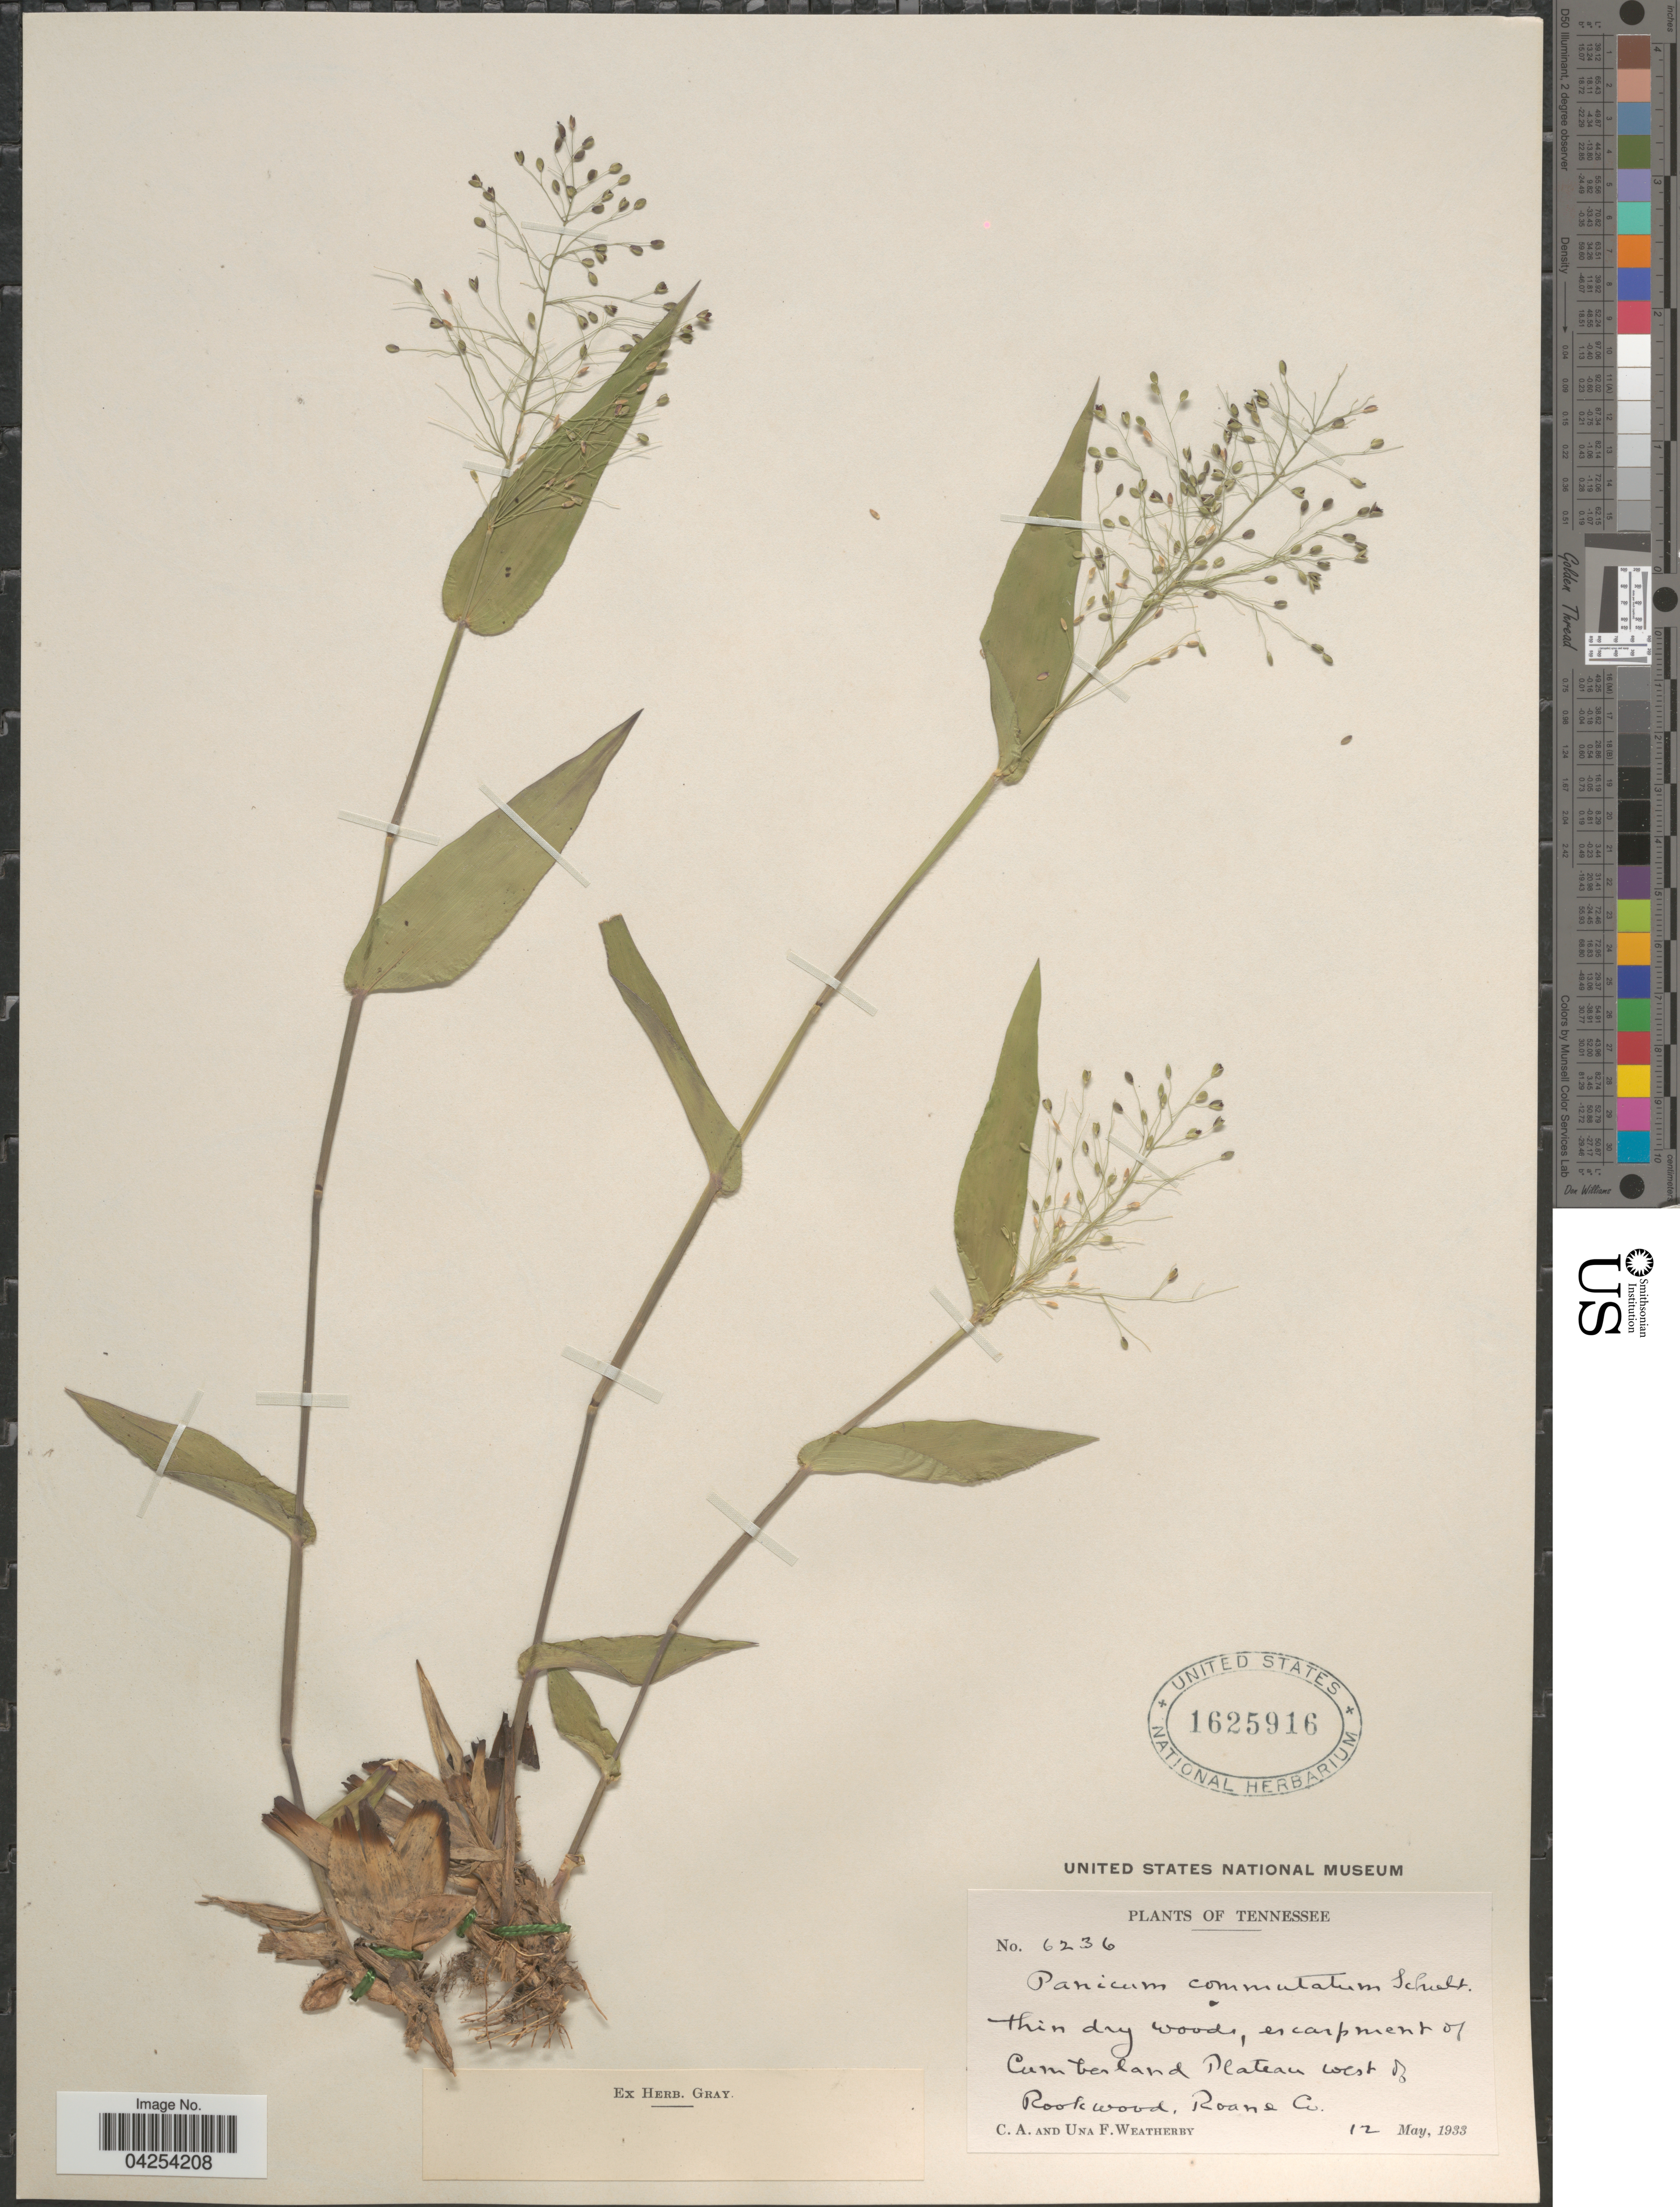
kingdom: Plantae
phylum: Tracheophyta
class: Liliopsida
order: Poales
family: Poaceae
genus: Dichanthelium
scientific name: Dichanthelium commutatum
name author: (Schult.) Gould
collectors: C. A. Weatherby & U. Weatherby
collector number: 6236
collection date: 1933-05-12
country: United States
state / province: Tennessee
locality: Escarpment of Cumberland Plateau west of Rookwood, Roane Co.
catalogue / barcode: US 1625916